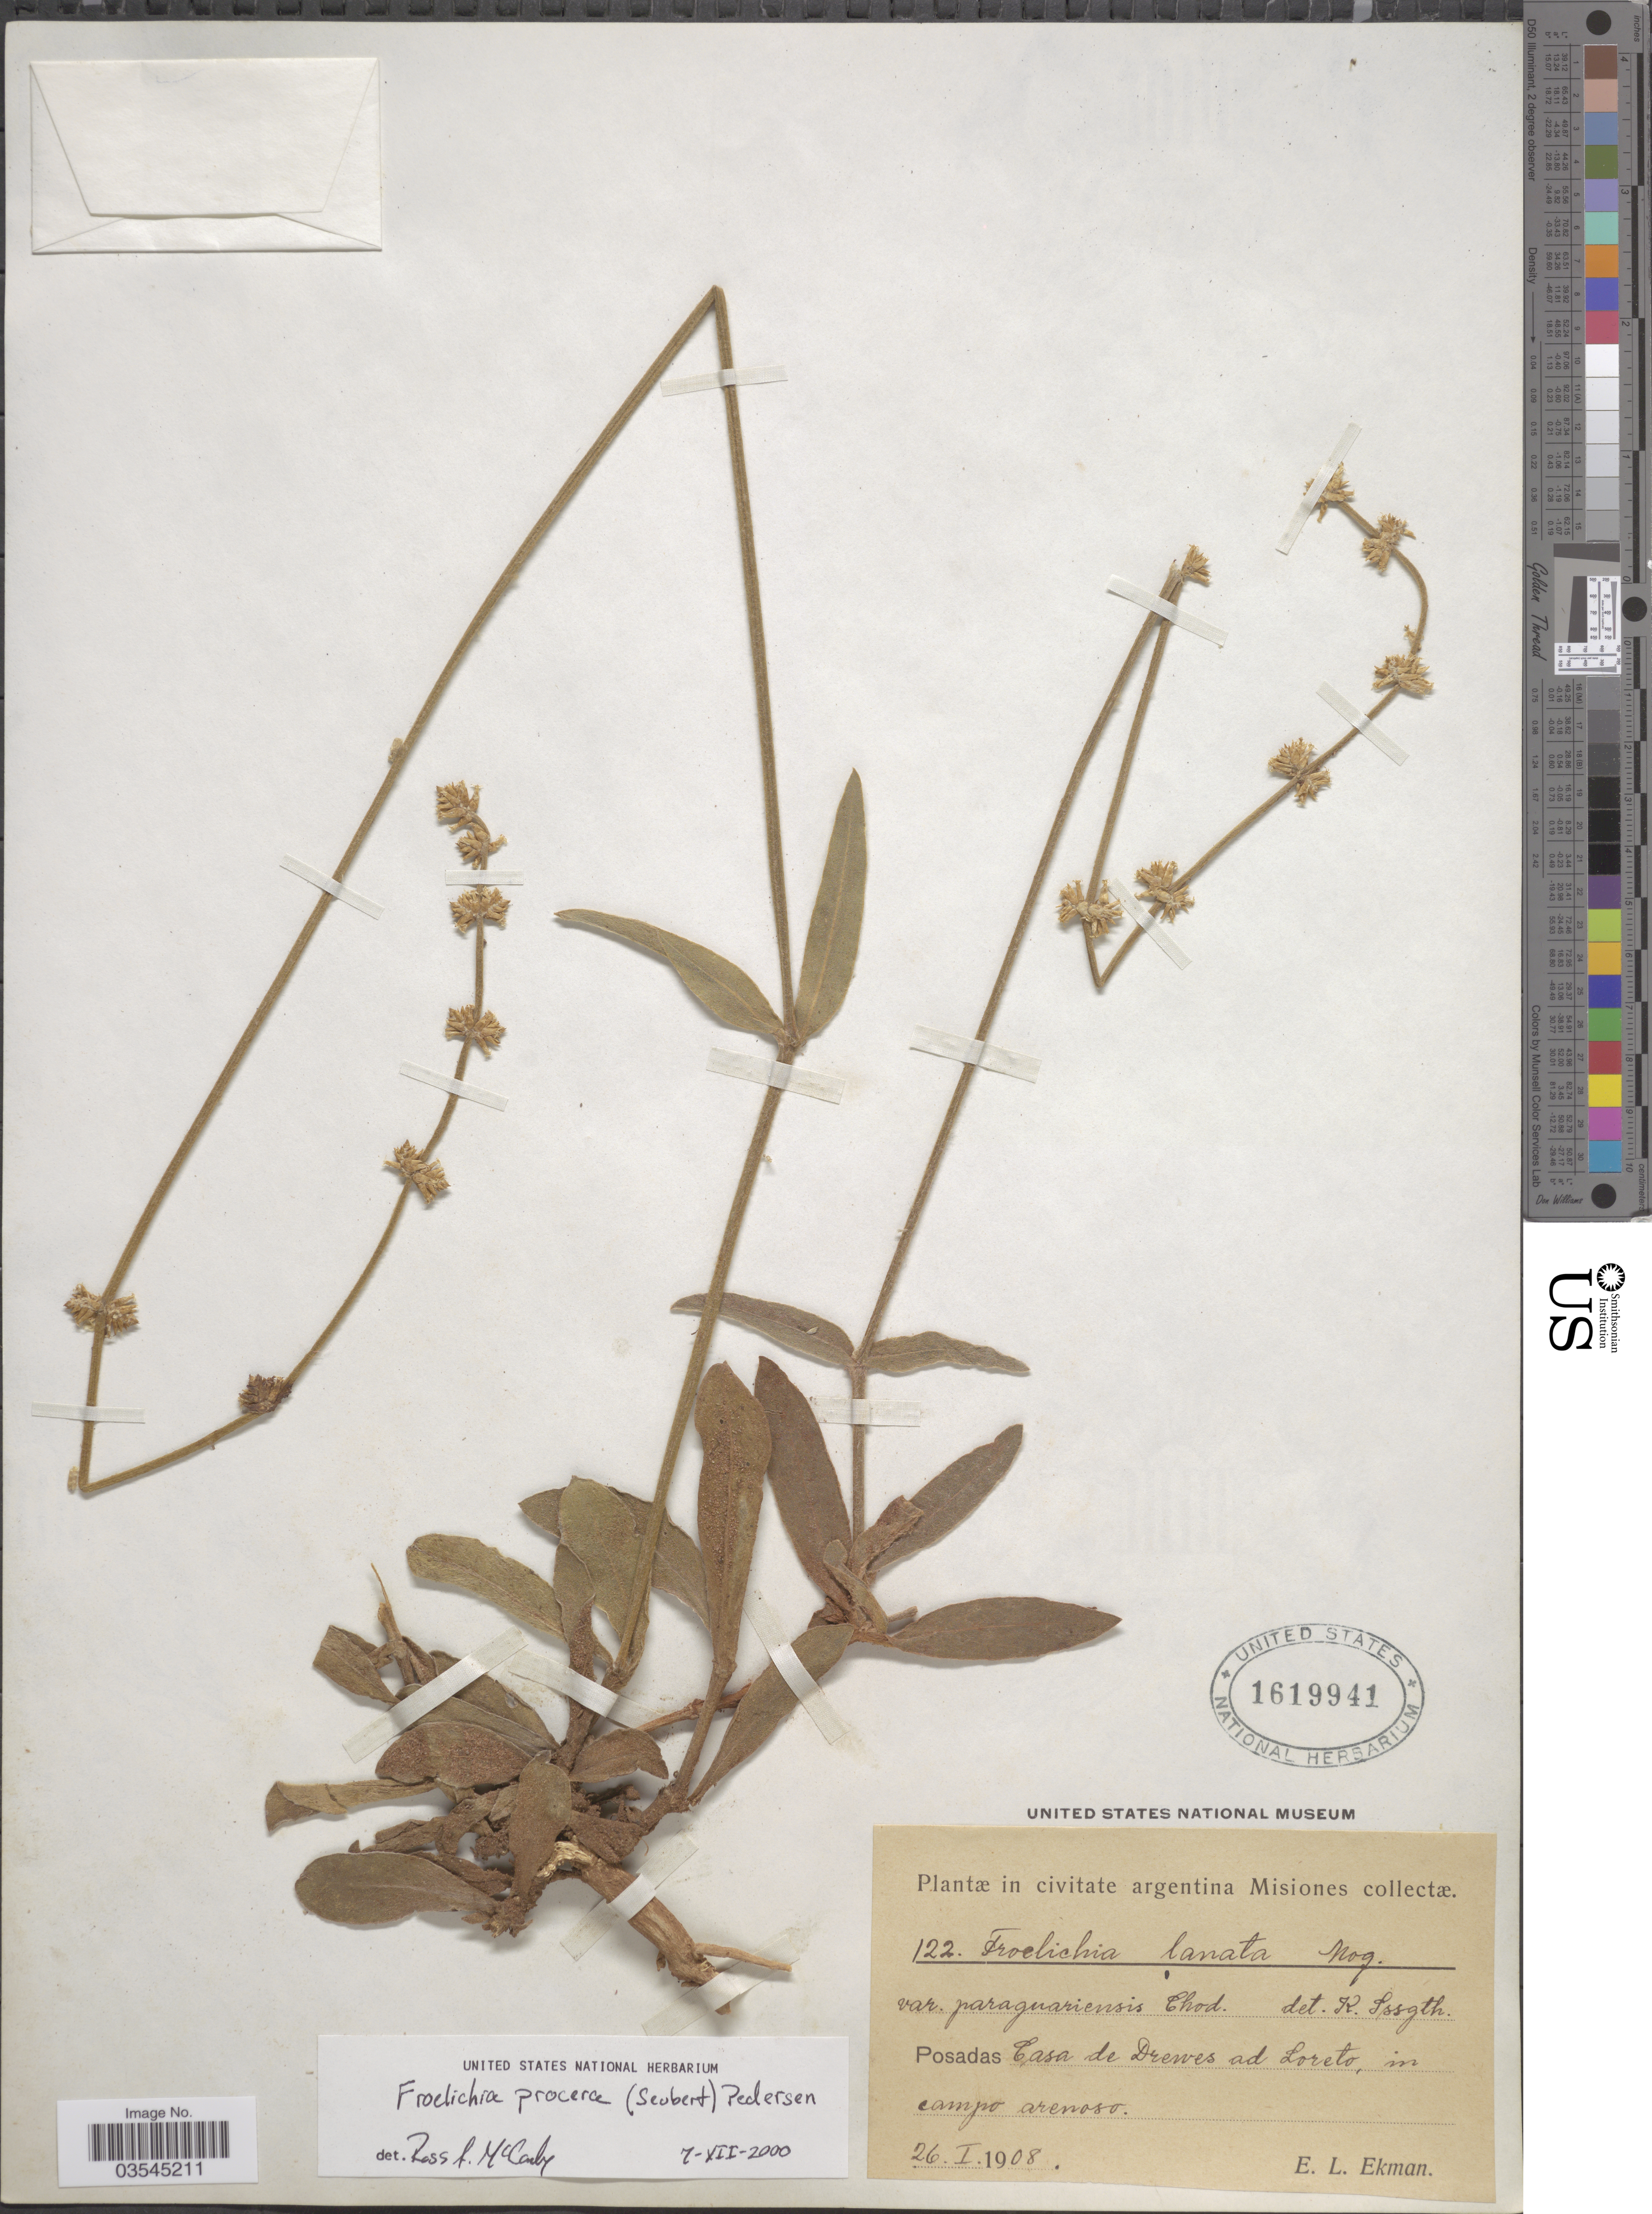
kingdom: Plantae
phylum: Tracheophyta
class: Magnoliopsida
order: Caryophyllales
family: Amaranthaceae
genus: Froelichia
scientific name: Froelichia procera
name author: (Seubert) Perdersen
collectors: E. L. Ekman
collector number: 122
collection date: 1908-01-26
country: Argentina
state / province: Misiones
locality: Posadas Casa de Drewes ad Loreto.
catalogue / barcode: US 1619941